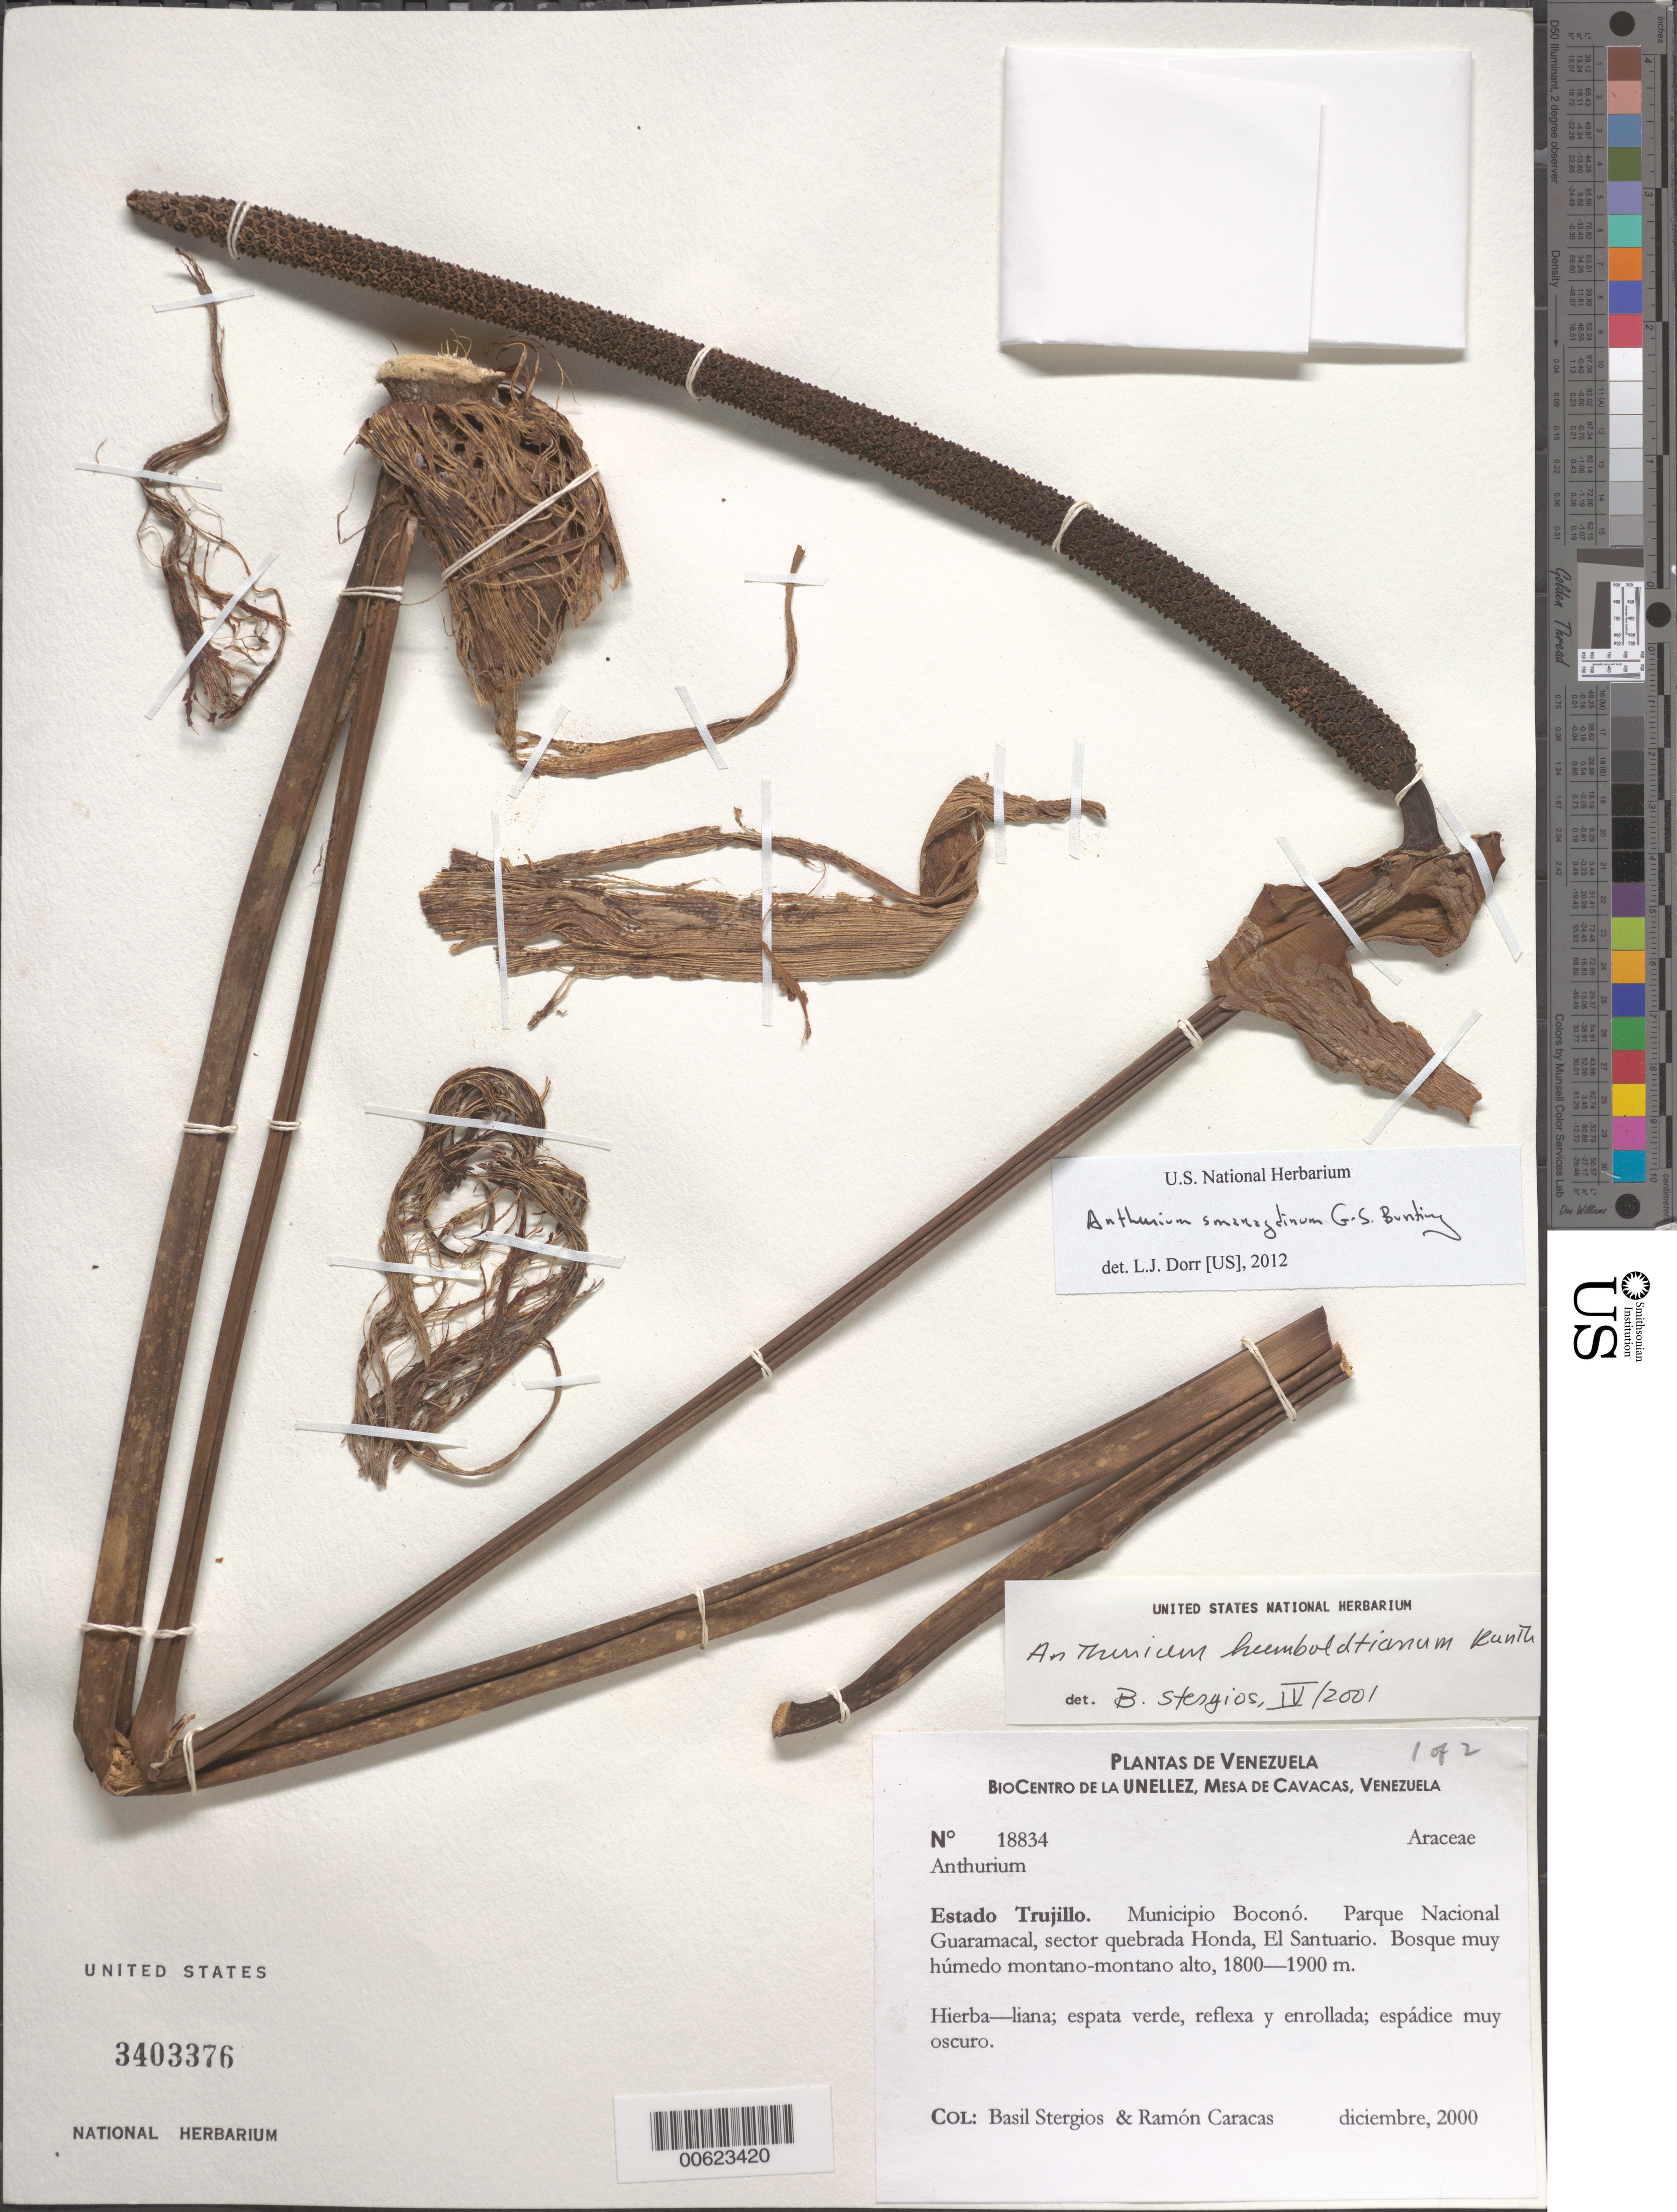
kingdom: Plantae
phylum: Tracheophyta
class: Liliopsida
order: Alismatales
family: Araceae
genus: Anthurium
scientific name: Anthurium smaragdinum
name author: G.S. Bunting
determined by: Dorr, L. J., (BOT), Smithsonian Institution - National Museum of Natural History (UNITED STATES)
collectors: B. G. Stergios & R. Caracas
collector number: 18834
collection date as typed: Dec 2000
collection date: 2000-12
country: Venezuela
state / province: Trujillo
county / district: Boconó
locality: Parque Nacional Guaramacal, quebrada Honda, El Santuario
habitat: Bosque muy húmedo montano-montano alto.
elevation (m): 1800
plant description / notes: PORT-2, US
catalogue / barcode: US 3403376